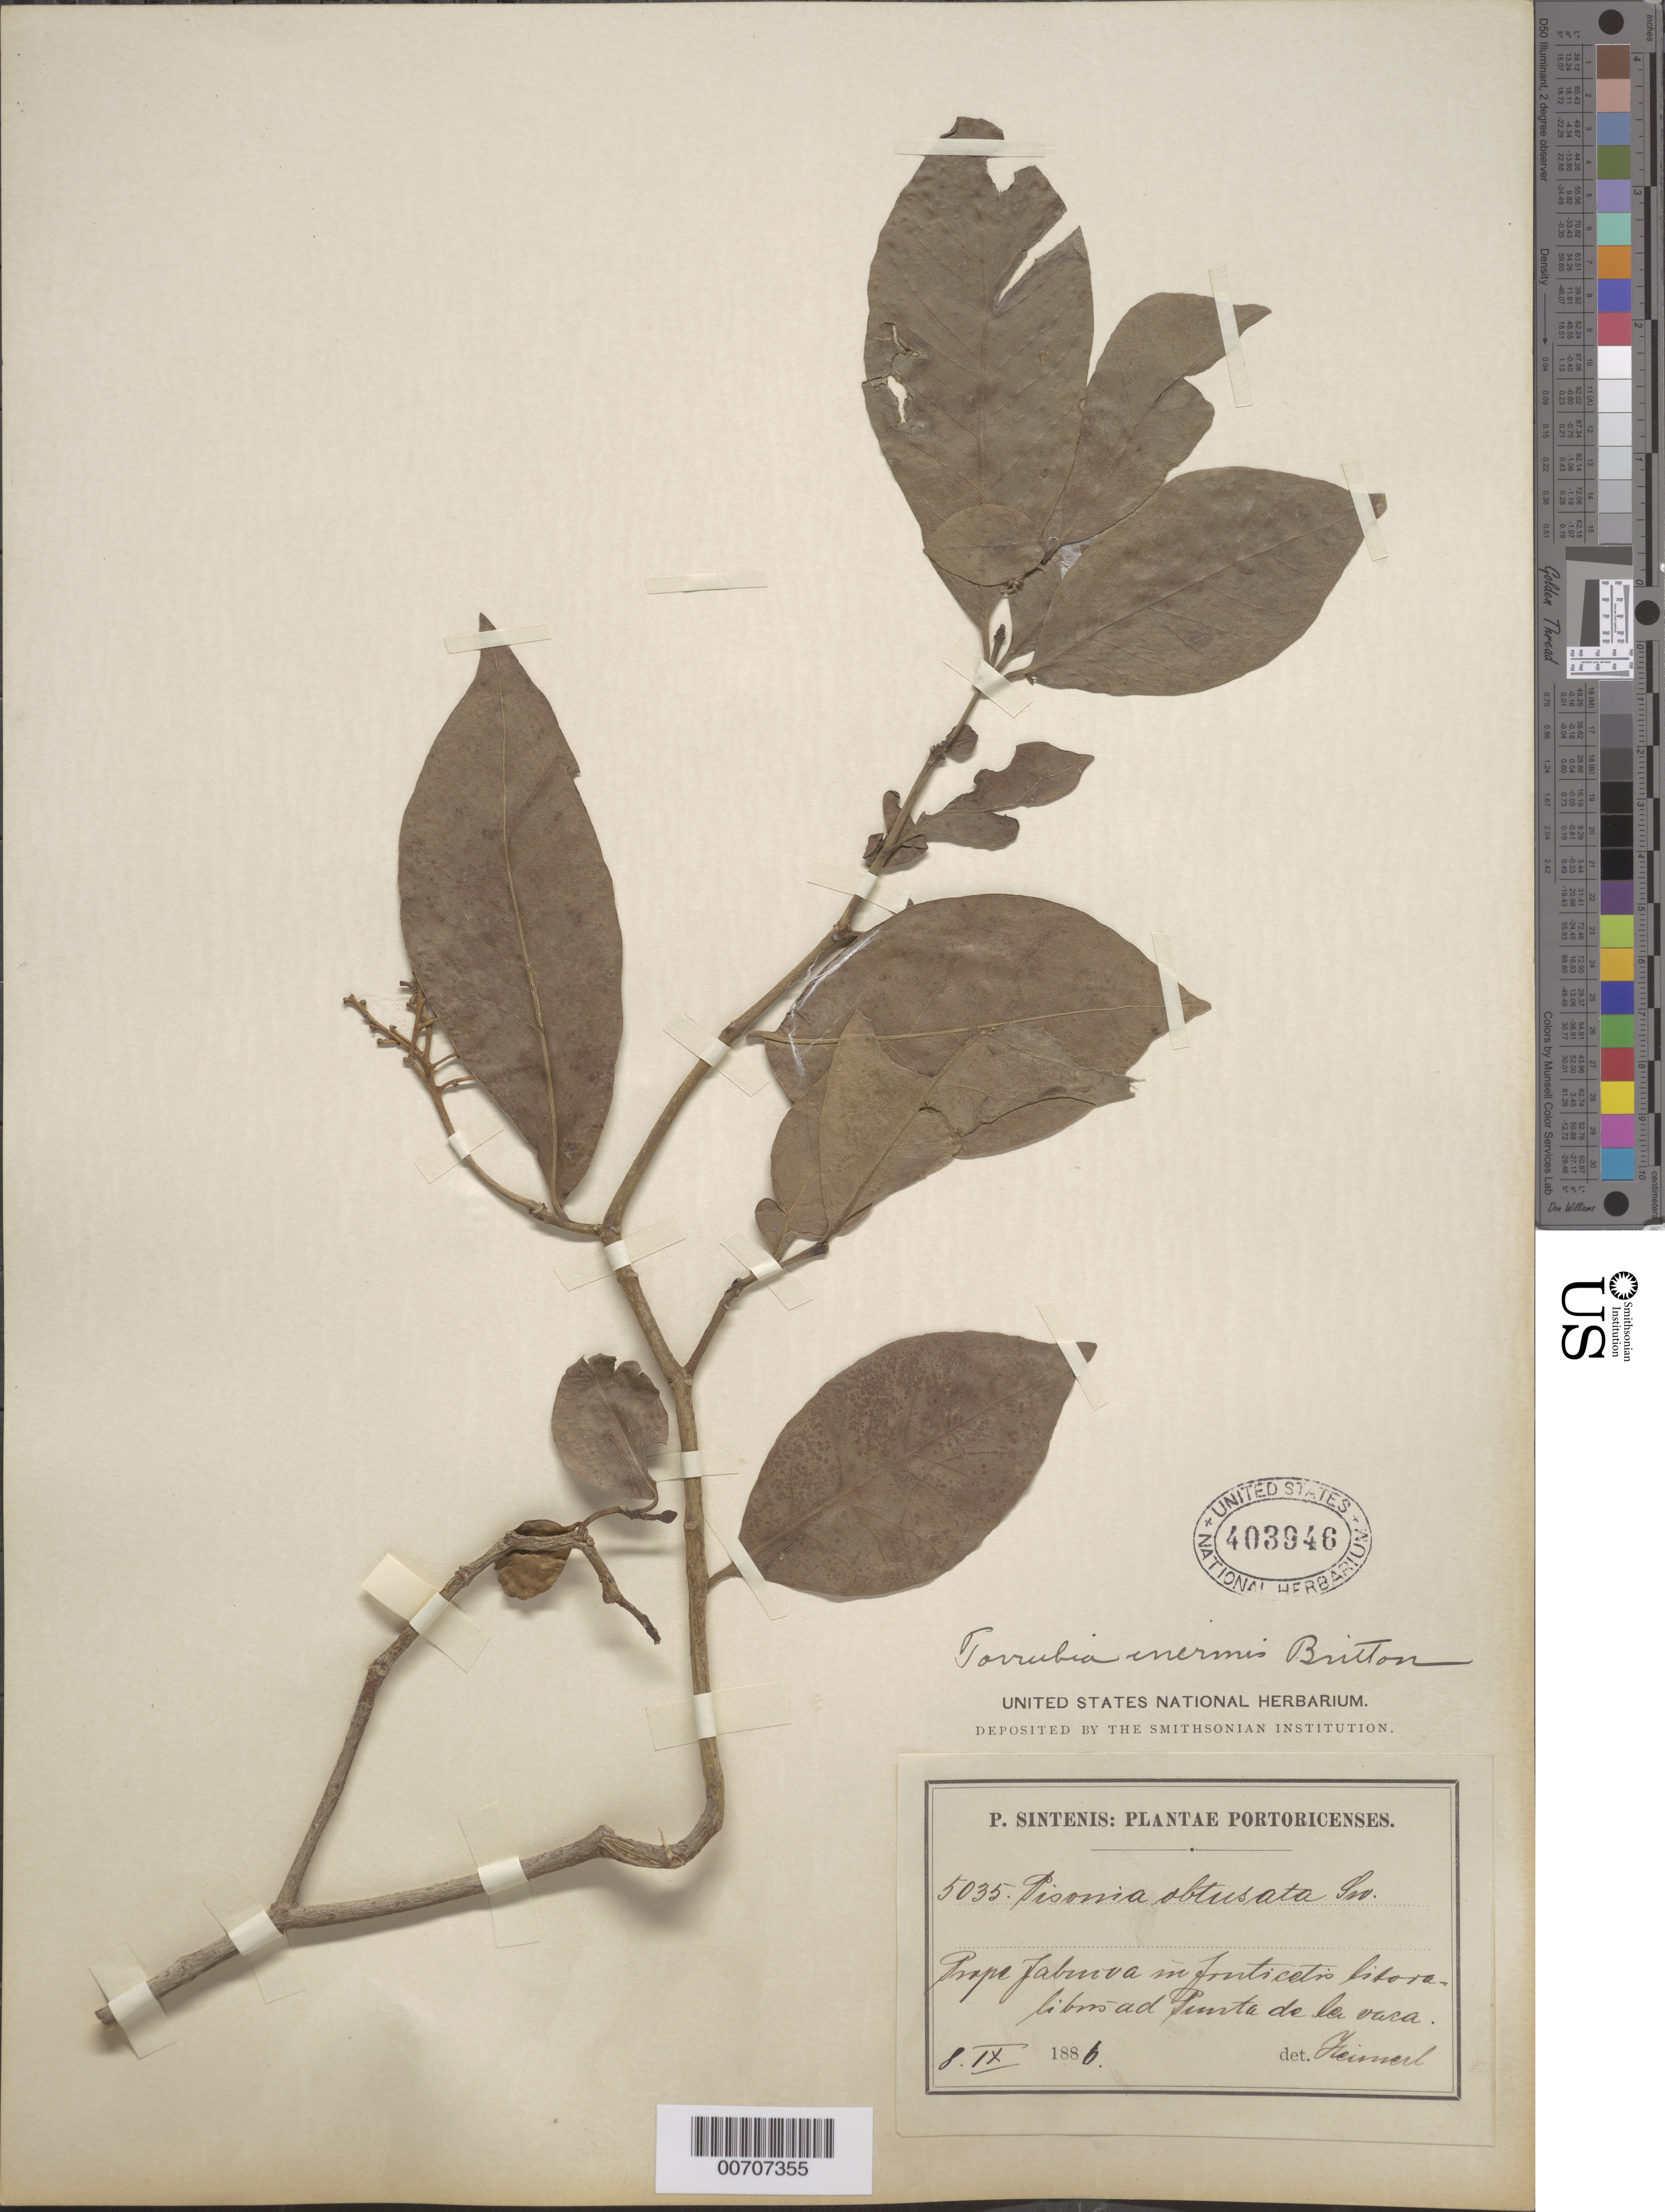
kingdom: Plantae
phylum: Tracheophyta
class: Magnoliopsida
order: Caryophyllales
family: Nyctaginaceae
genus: Guapira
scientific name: Guapira fragrans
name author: (Dum. Cours.) Little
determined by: Strong, Mark T., (BOT), Smithsonian Institution - National Museum of Natural History (UNITED STATES)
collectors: P. Sintenis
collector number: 5035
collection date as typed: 08 Sep 1886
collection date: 1886-09-08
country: Puerto Rico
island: Greater Antilles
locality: Prope Fabuiva in Fonticetis litora libris ad Punta de la Vaca.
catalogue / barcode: US 403946